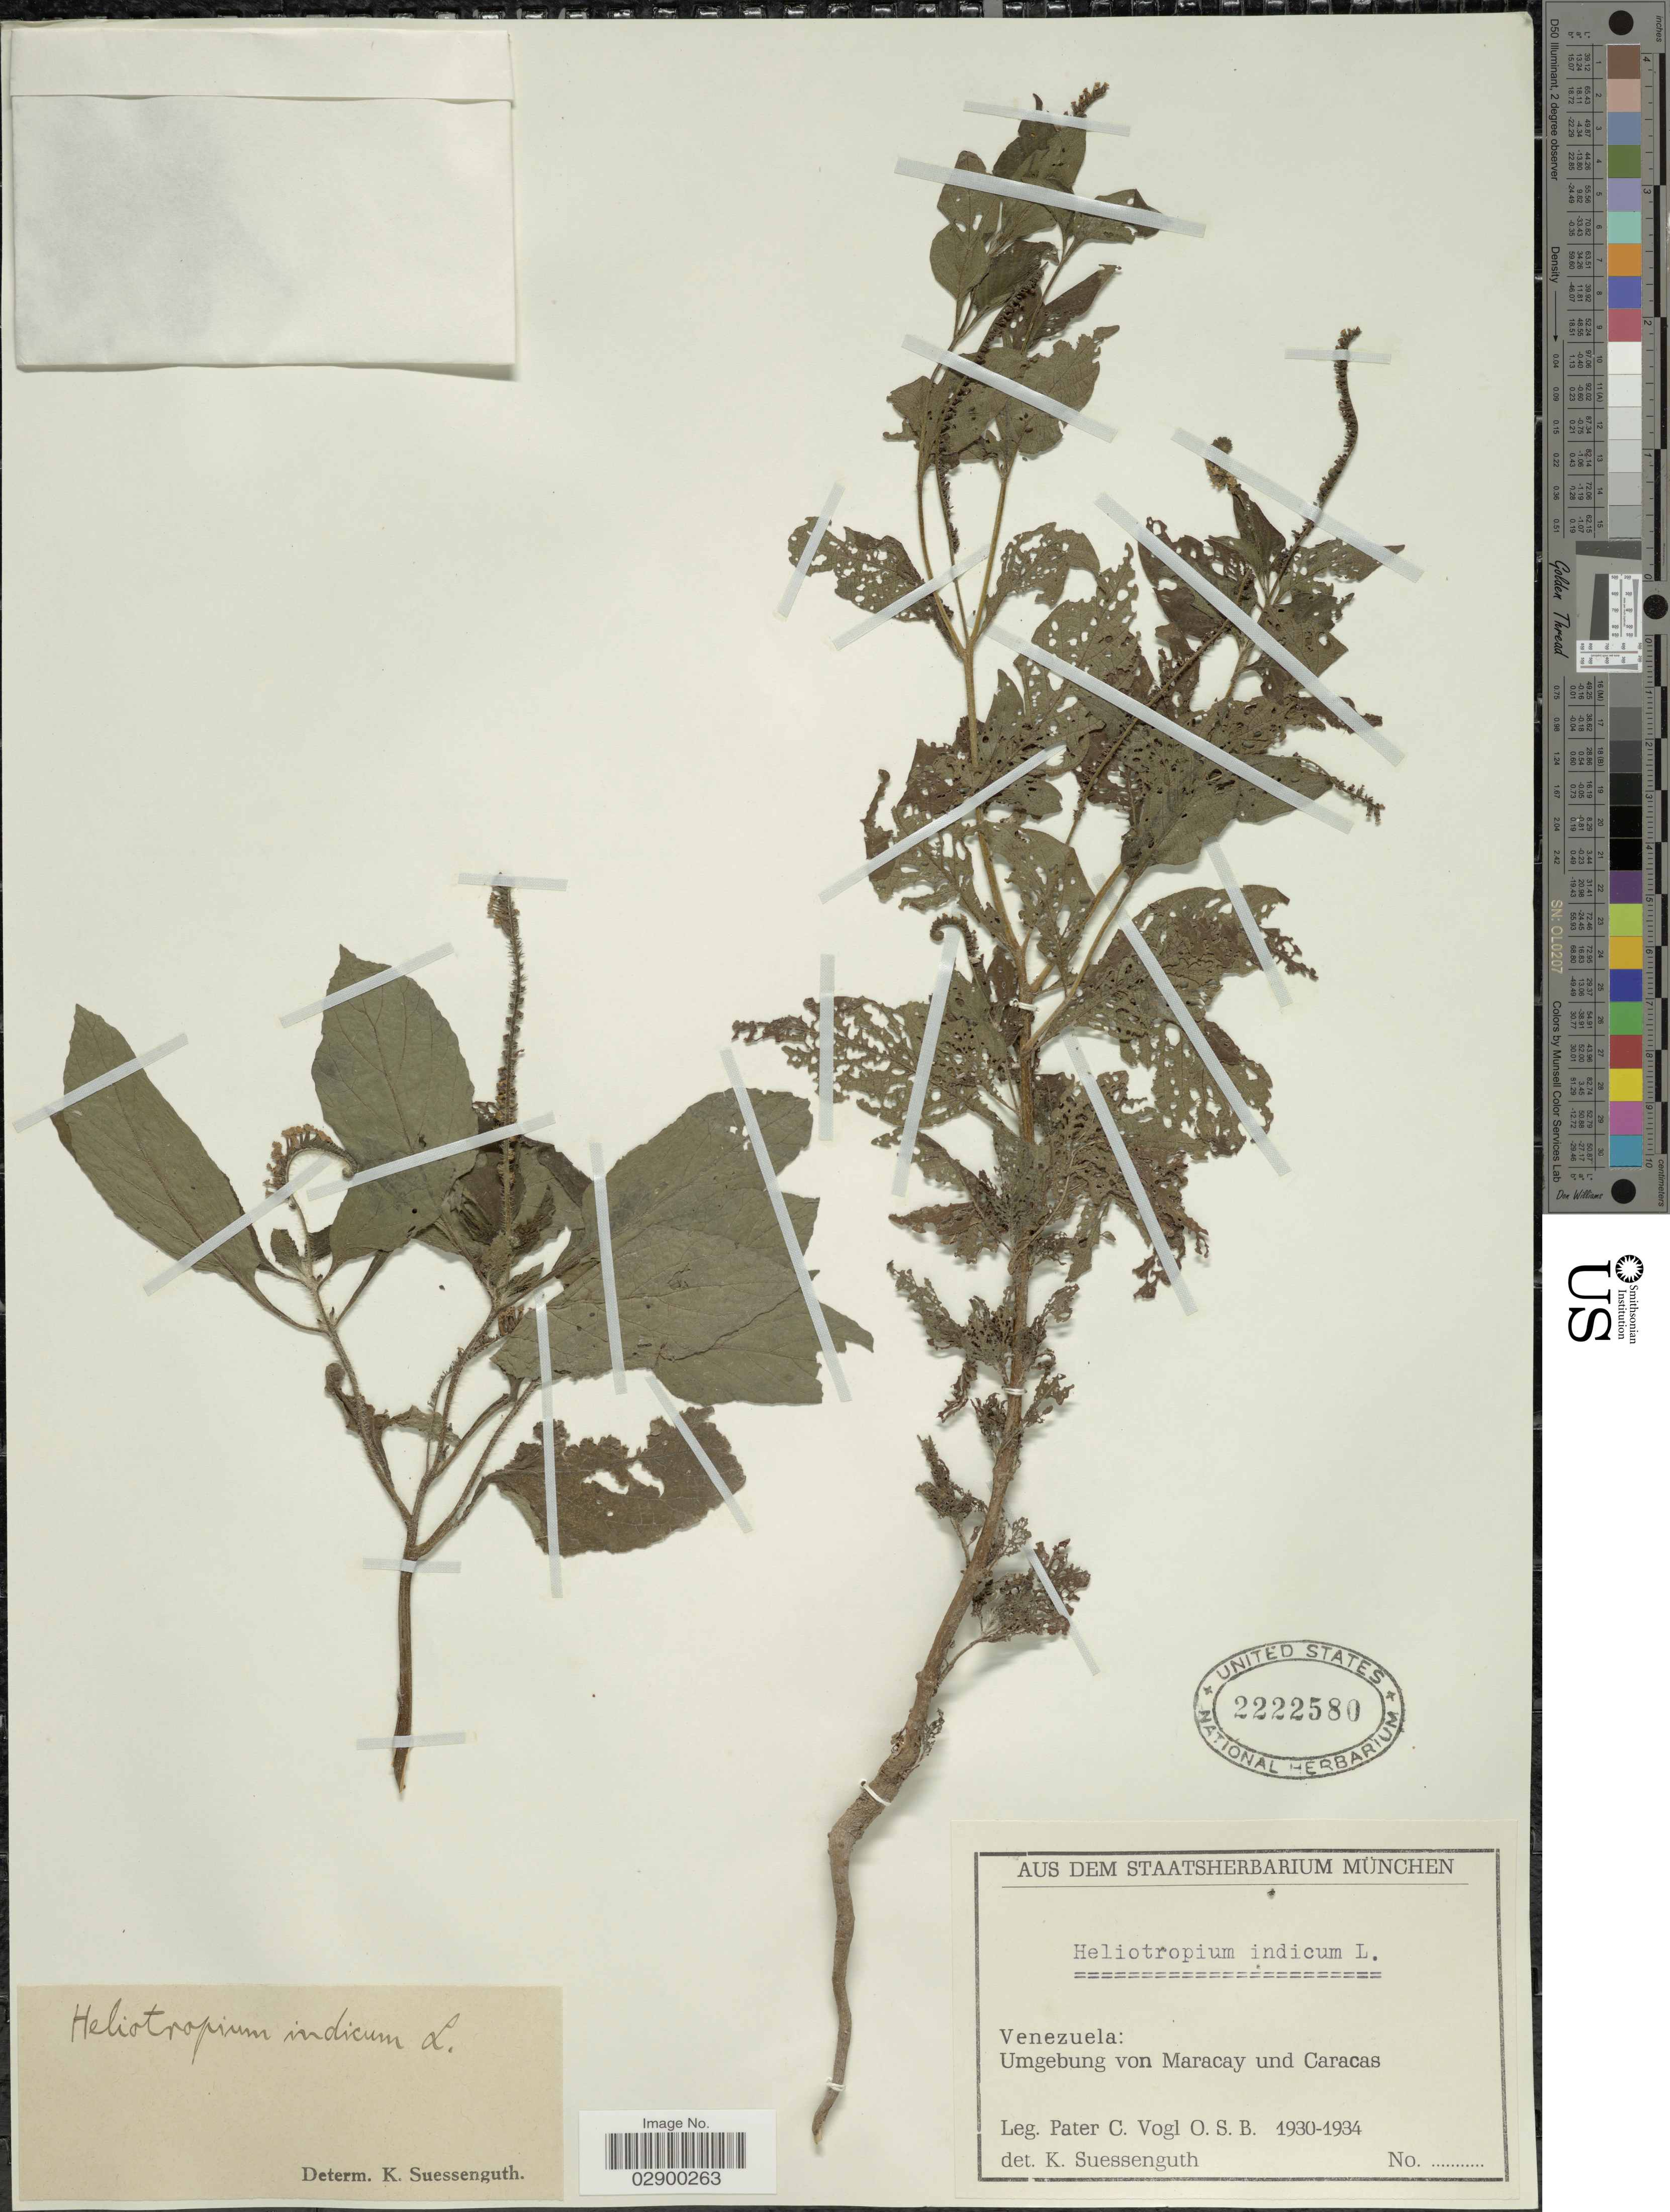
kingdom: Plantae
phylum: Tracheophyta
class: Magnoliopsida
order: Boraginales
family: Heliotropiaceae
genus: Heliotropium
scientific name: Heliotropium indicum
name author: L.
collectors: P. Vogl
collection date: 1930/1934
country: Venezuela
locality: Umgebung von Maracay und Caracas.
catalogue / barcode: US 2222580